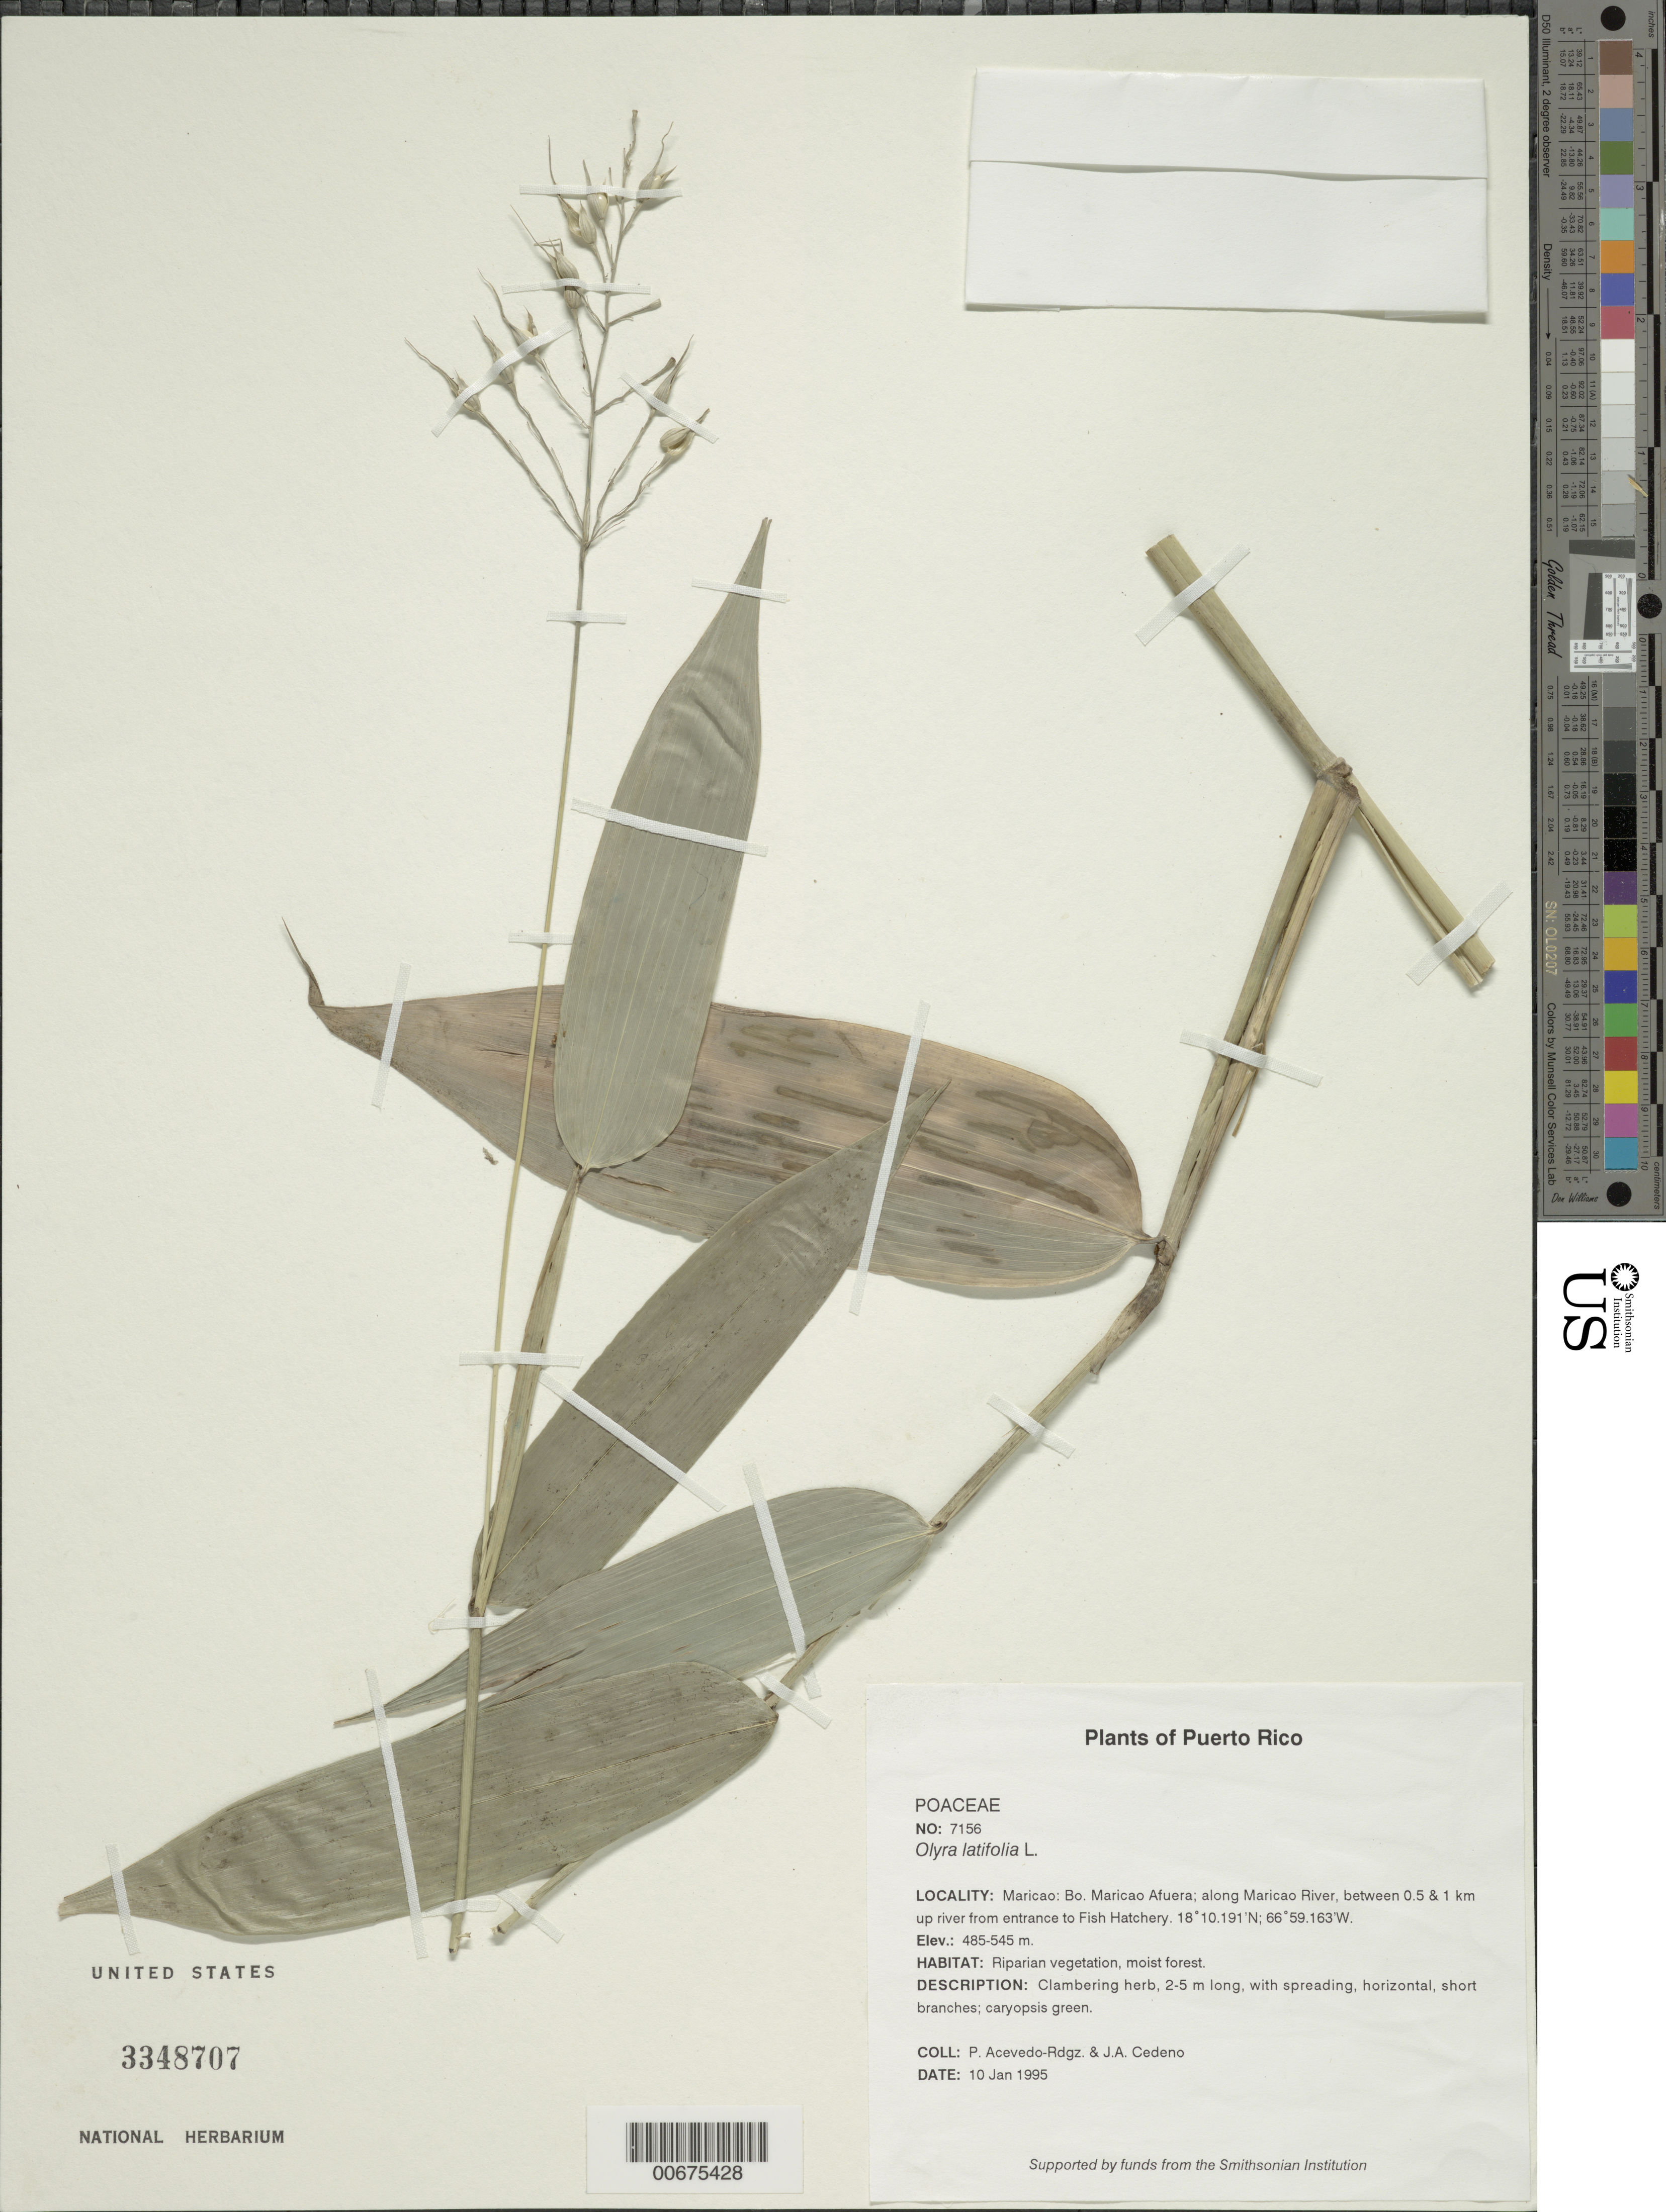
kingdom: Plantae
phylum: Tracheophyta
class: Liliopsida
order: Poales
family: Poaceae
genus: Olyra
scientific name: Olyra latifolia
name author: L.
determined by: Acevedo-Rodríguez, P., (BOT), Smithsonian Institution - National Museum of Natural History (UNITED STATES)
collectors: P. Acevedo-Rodr. & J. A. Cedeño M.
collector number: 7156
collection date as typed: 10 Jan 1995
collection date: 1995-01-10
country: Puerto Rico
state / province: Maricao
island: Puerto Rico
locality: Maricao: Bo. Maricao Afuera; along Maricao River, between 0.5 & 1 km up river from entrance to Fish Hatchery.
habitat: Riparian vegetation, moist forest.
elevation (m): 485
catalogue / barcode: US 3348707